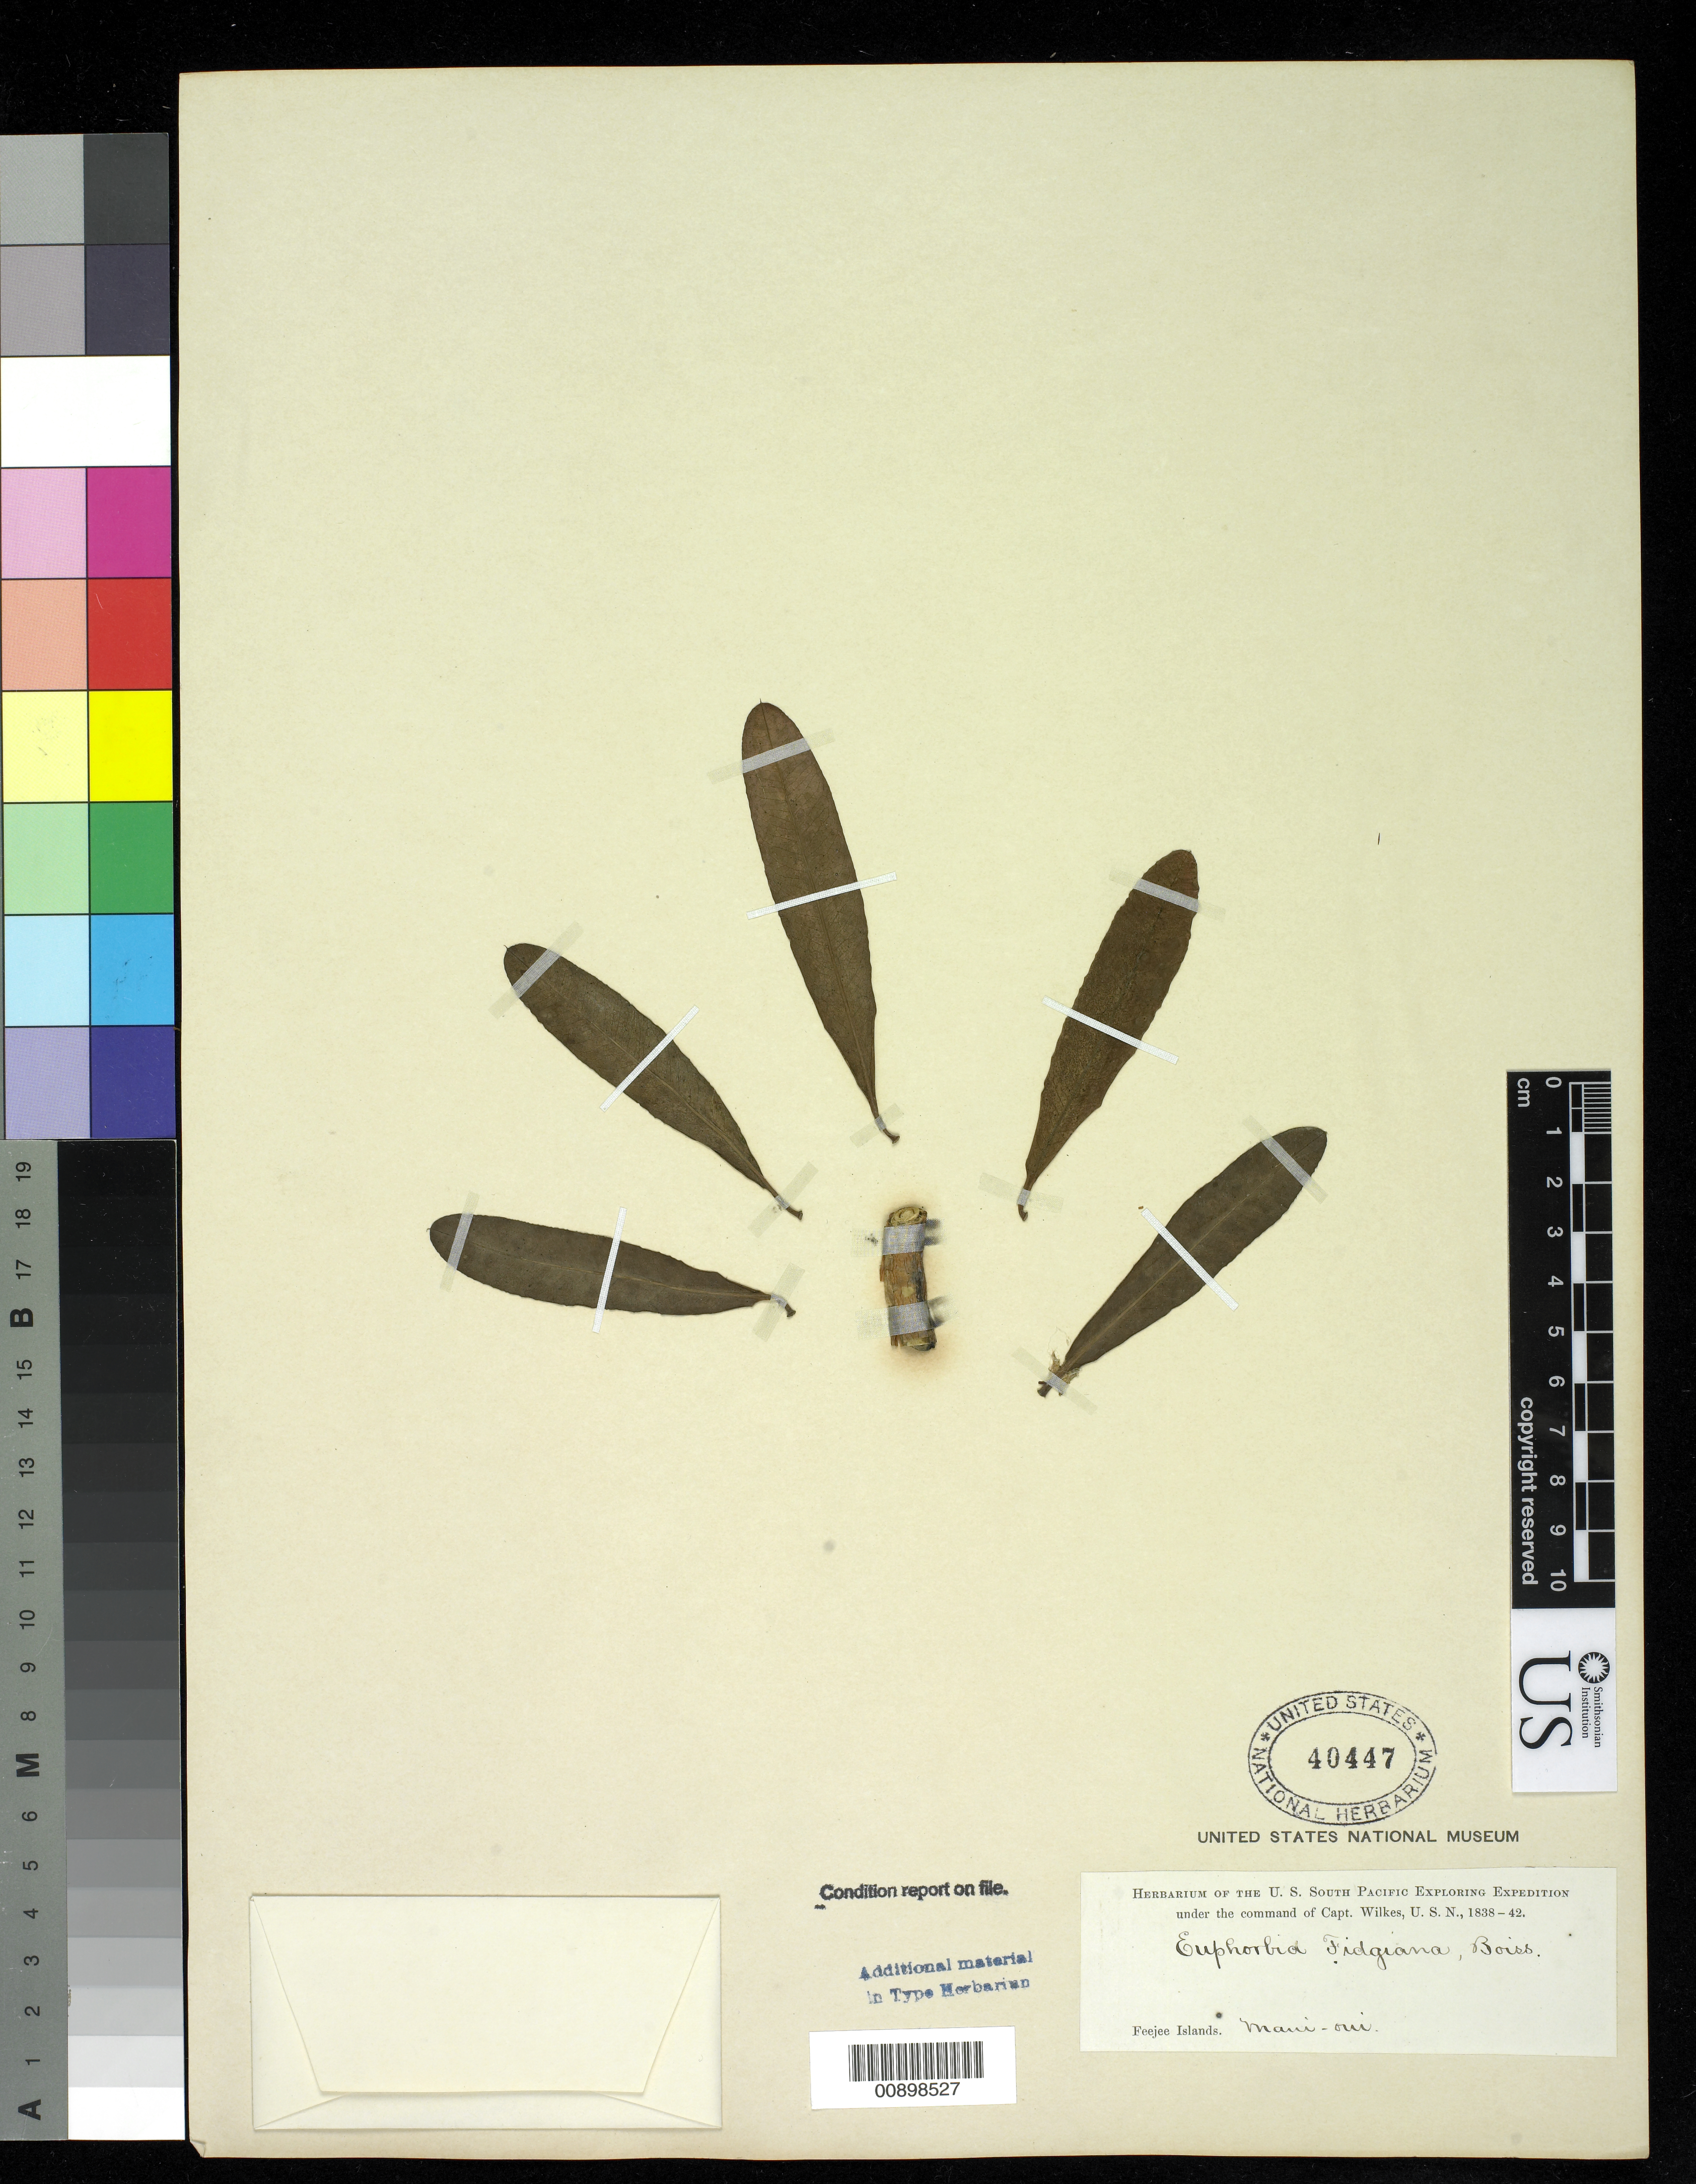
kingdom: Plantae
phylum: Tracheophyta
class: Magnoliopsida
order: Malpighiales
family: Euphorbiaceae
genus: Euphorbia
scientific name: Euphorbia plumerioides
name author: Teijsm. ex Hassk.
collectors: Wilkes Explor. Exped.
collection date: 1838/1842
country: Fiji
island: Fulaga [Fulanga]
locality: Maui-oui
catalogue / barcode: US 40447